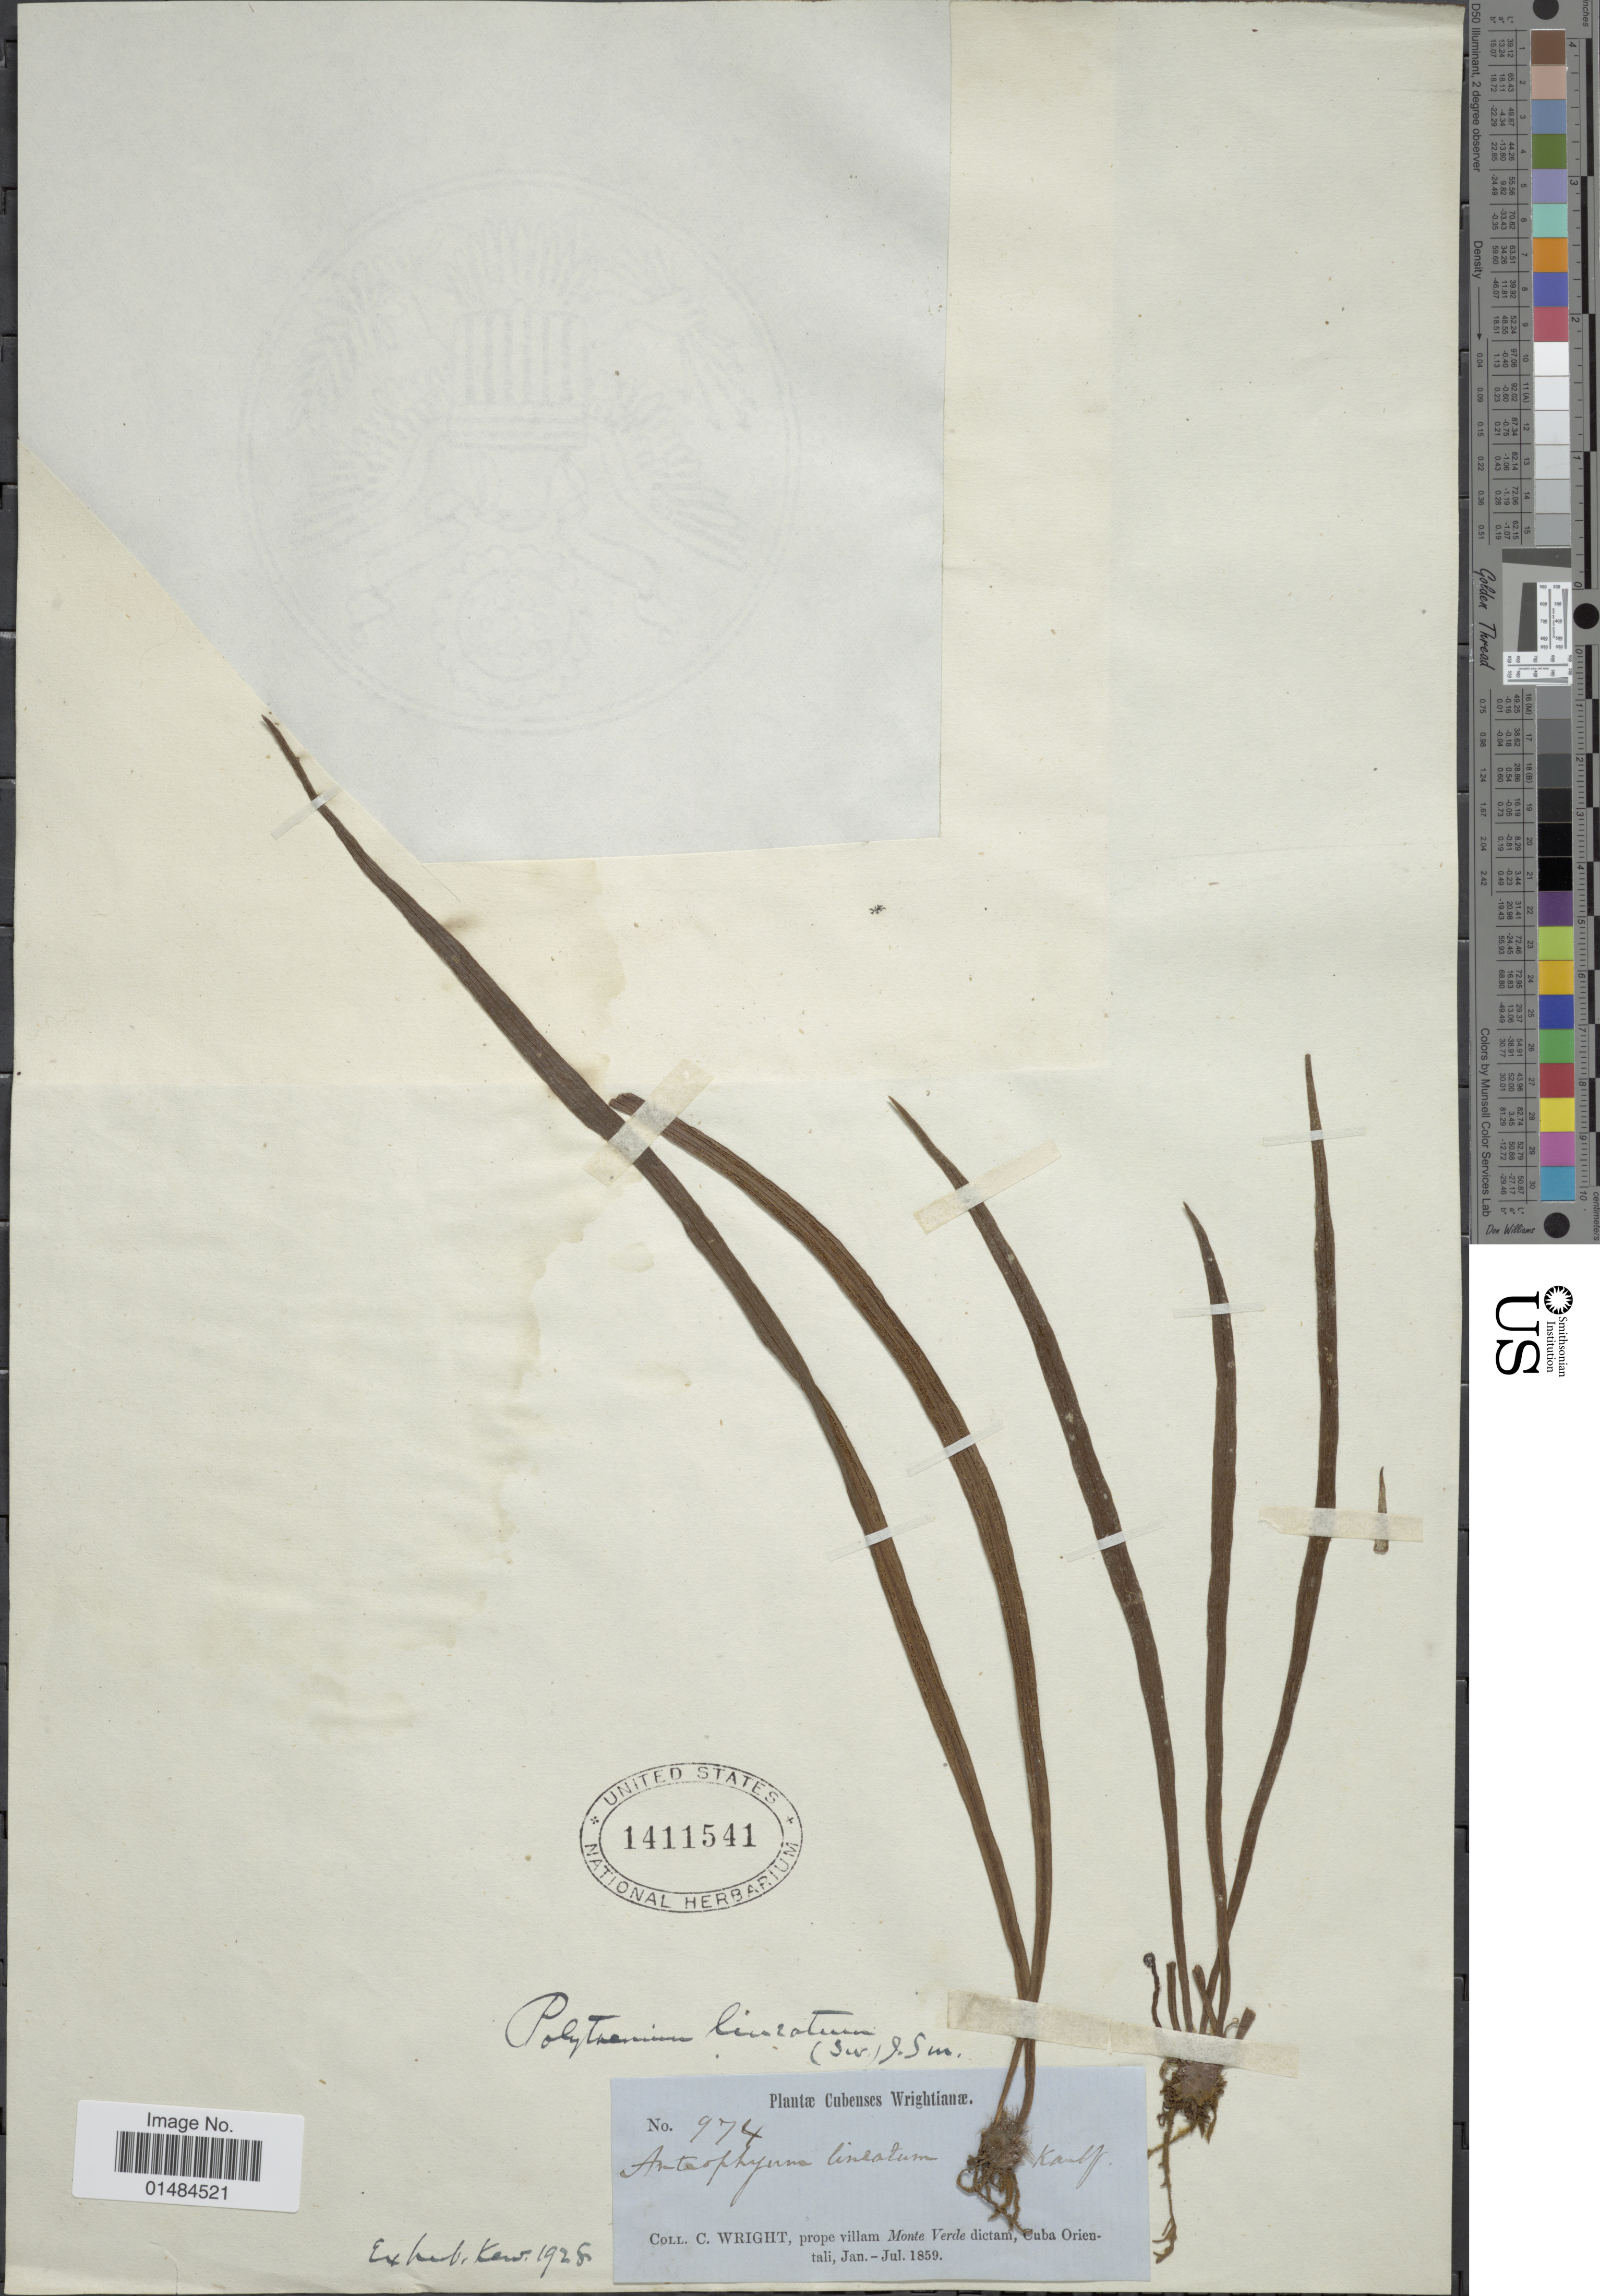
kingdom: Plantae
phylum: Tracheophyta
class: Polypodiopsida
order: Polypodiales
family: Pteridaceae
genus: Polytaenium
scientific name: Polytaenium lineatum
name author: (Sw.) J. Sm.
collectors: C. Wright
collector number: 974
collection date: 1859-01/1859-07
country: Cuba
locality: Prope villam Monte Verde Dictam, Cuna Orientali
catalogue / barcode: US 1411541